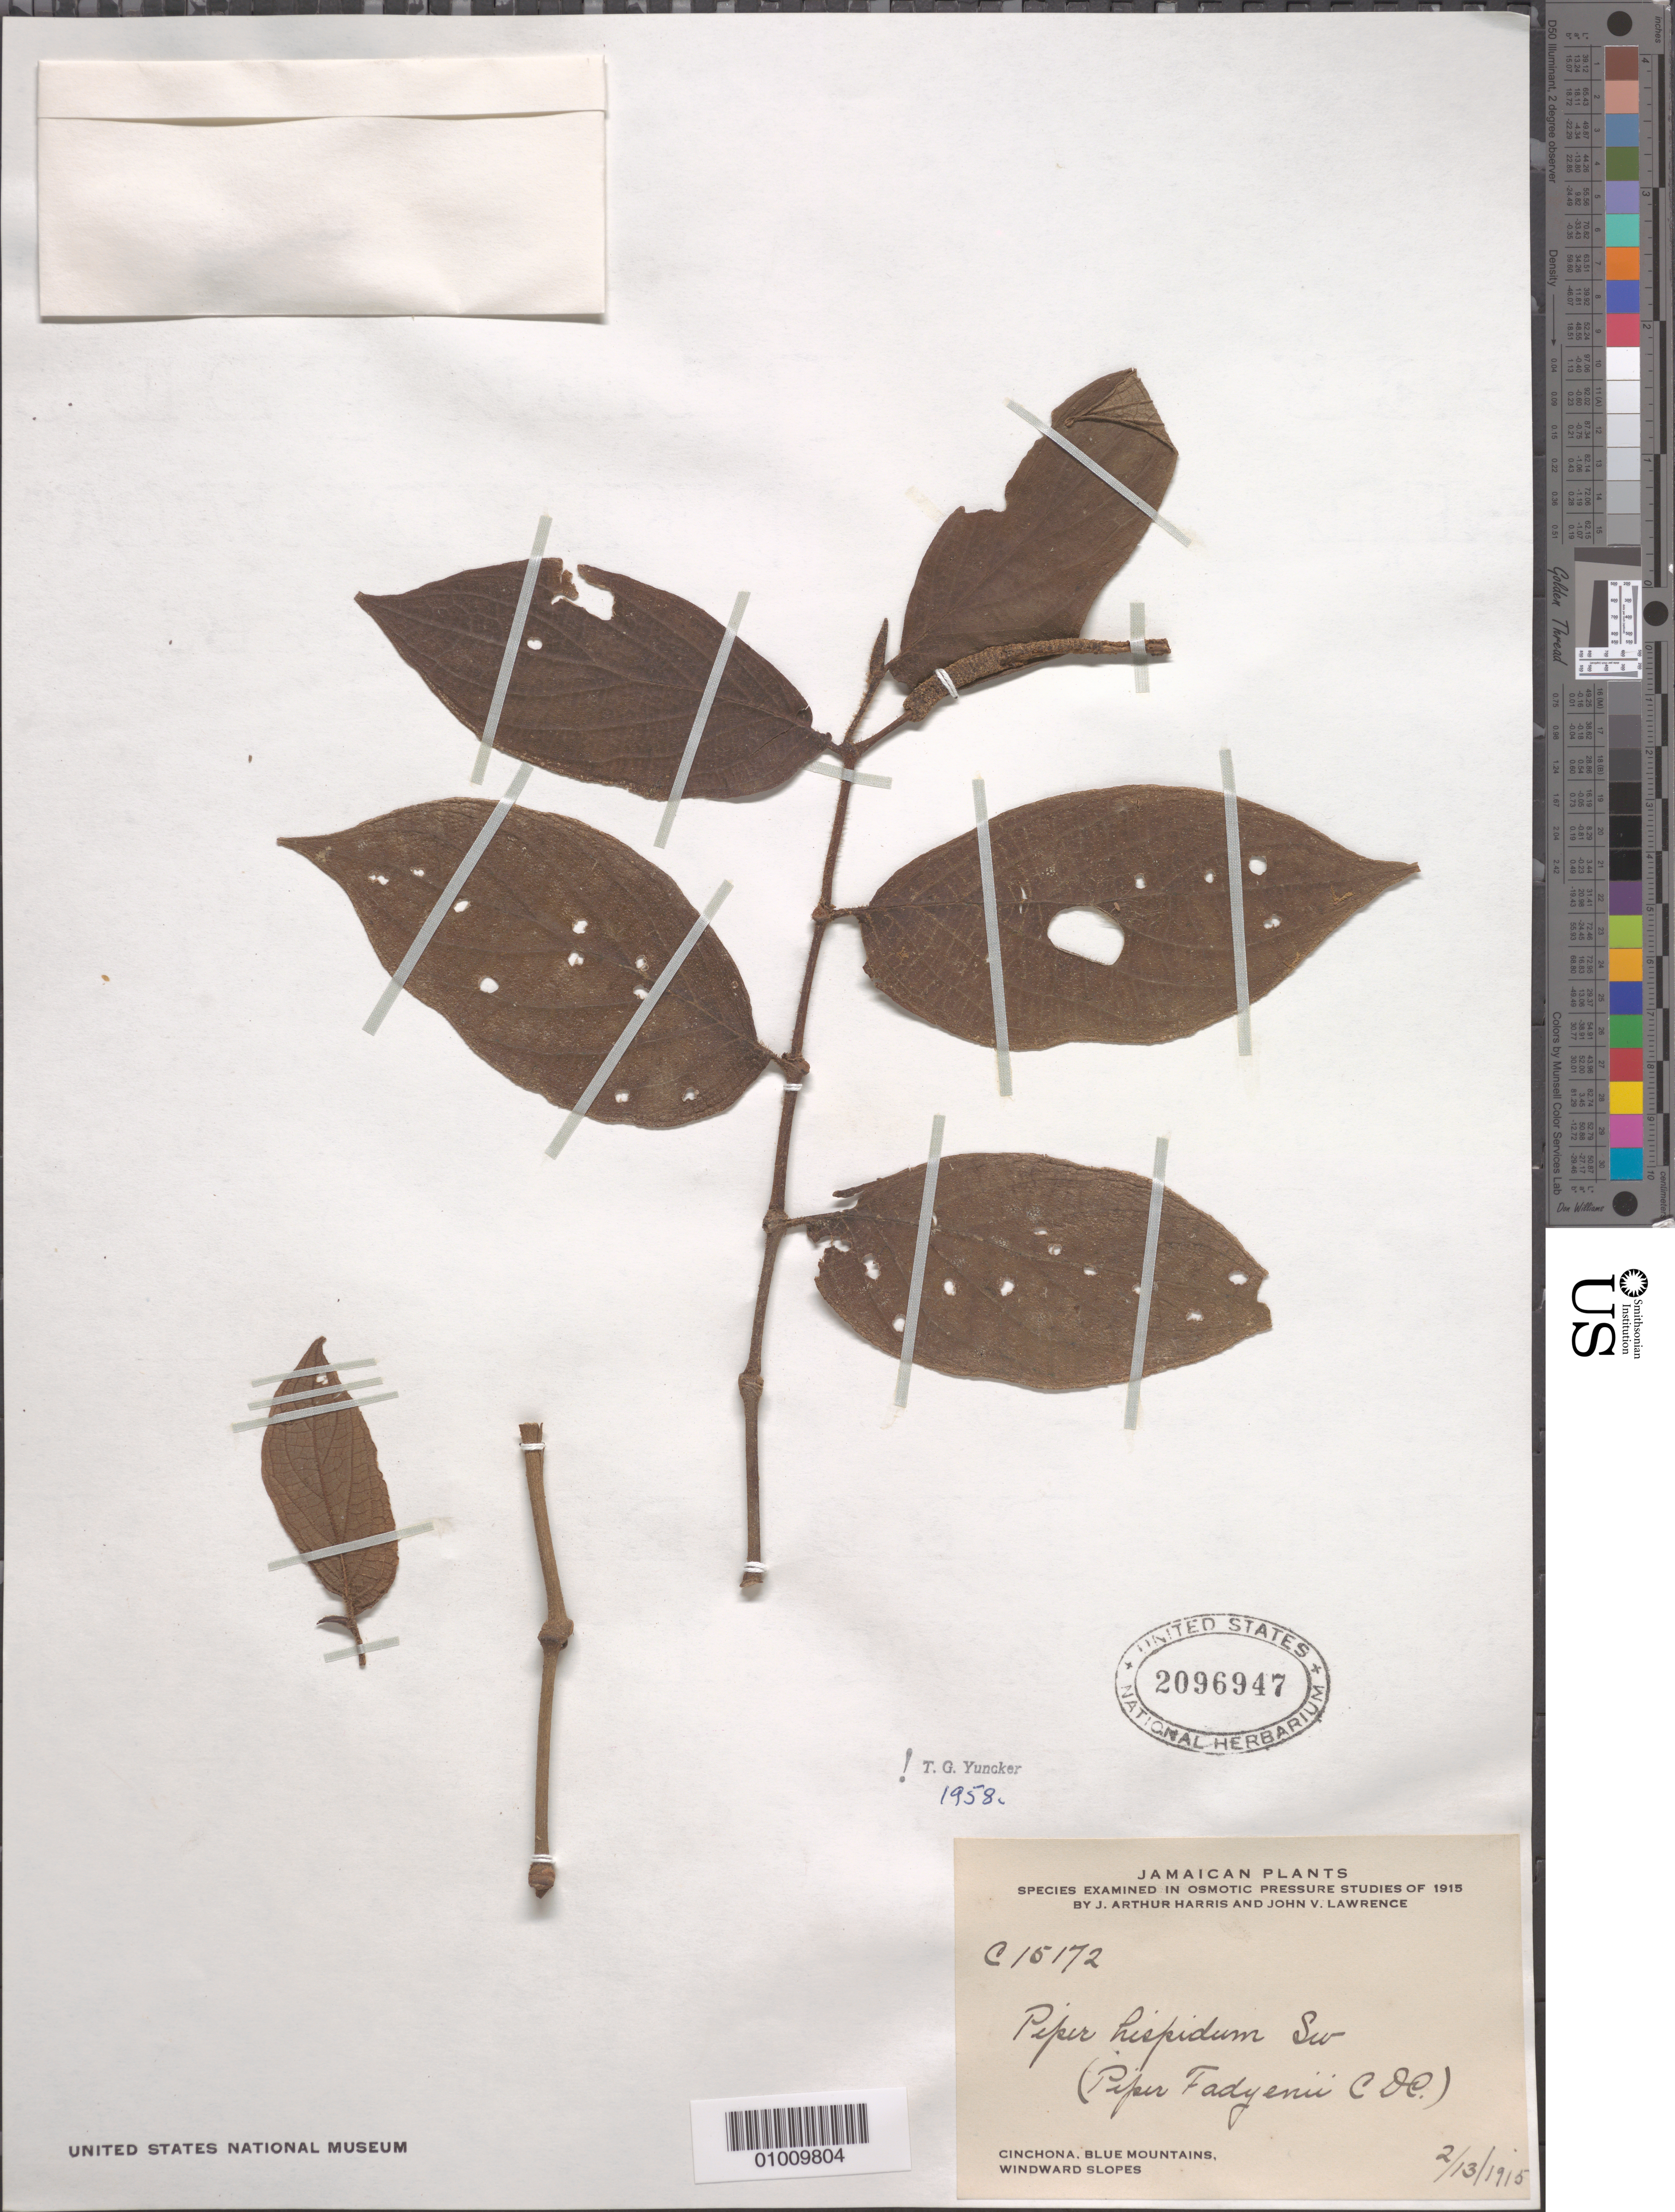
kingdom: Plantae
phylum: Tracheophyta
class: Magnoliopsida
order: Piperales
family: Piperaceae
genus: Piper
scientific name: Piper hispidum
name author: Sw.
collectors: A. Harris & J. Lawrence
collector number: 15172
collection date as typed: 13 Feb 1915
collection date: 1915-02-13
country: Jamaica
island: Jamaica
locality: Cinchona, Blue Mountains. Windward slopes.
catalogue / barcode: US 2096947